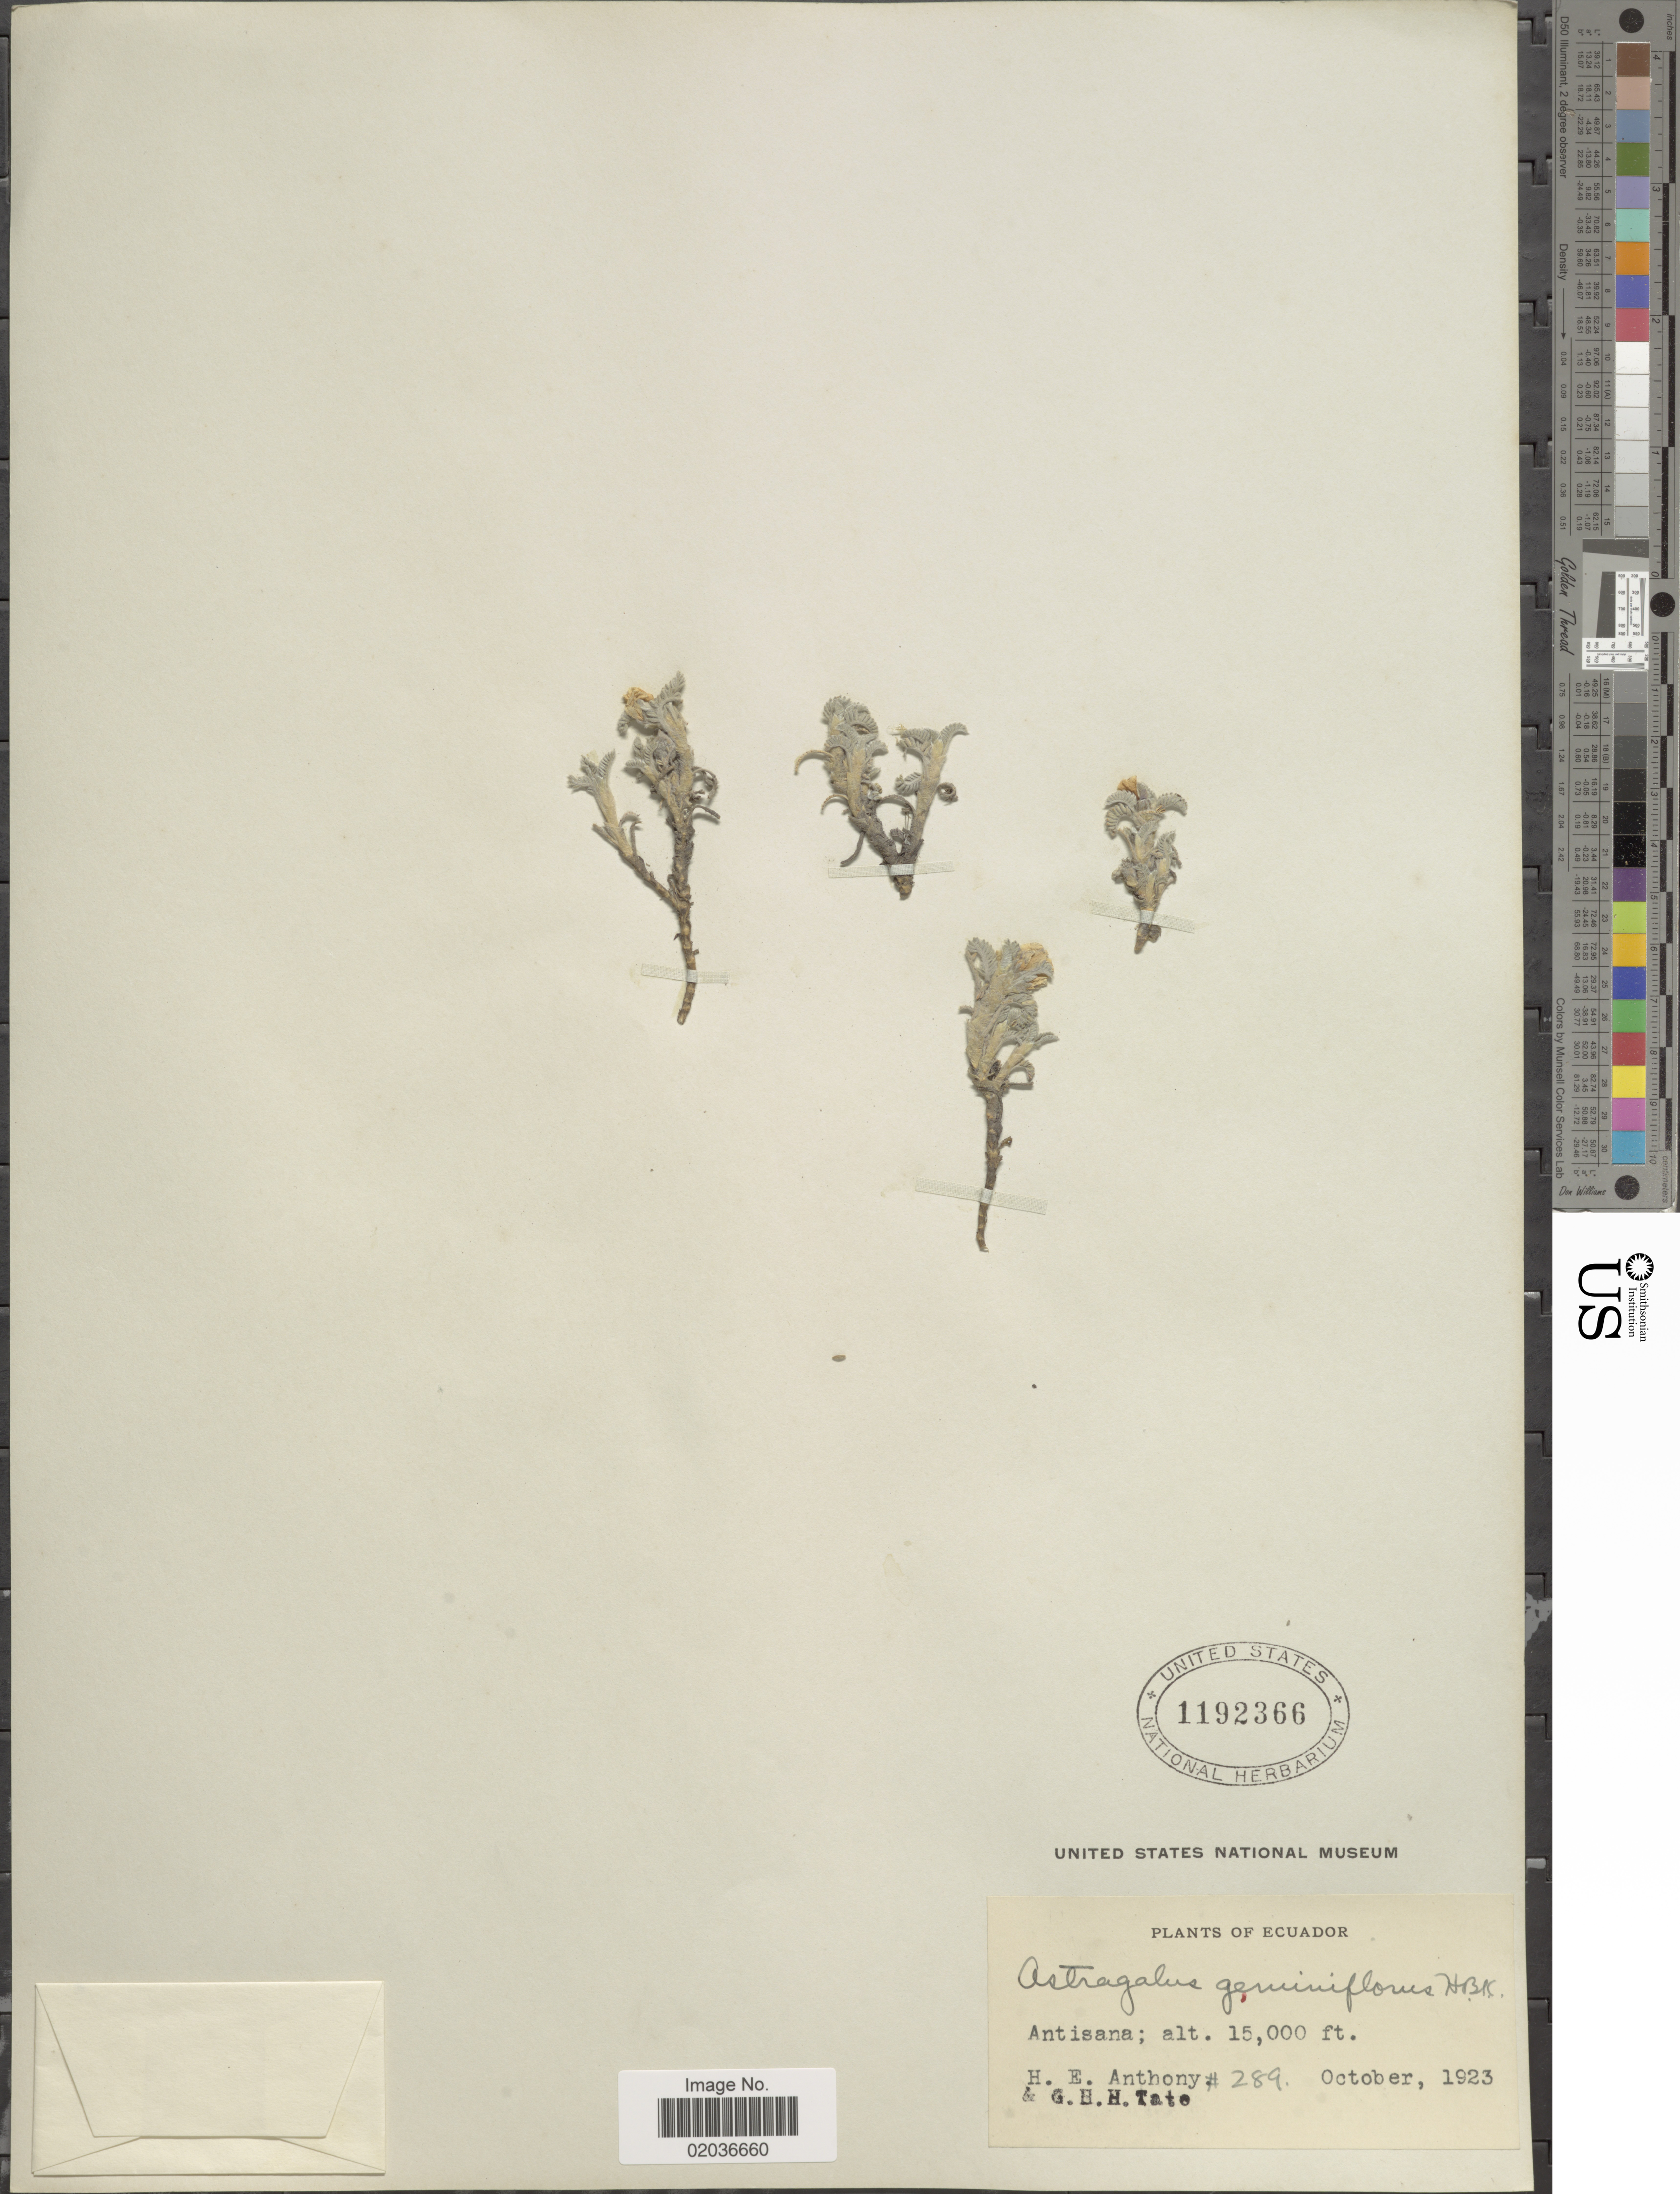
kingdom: Plantae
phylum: Tracheophyta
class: Magnoliopsida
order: Fabales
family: Fabaceae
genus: Astragalus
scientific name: Astragalus geminiflorus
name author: Bonpl.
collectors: H. E. Anthony & G. H. H.Tate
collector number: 289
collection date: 1923-10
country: Ecuador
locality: Antisana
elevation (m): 4572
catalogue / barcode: US 1192366